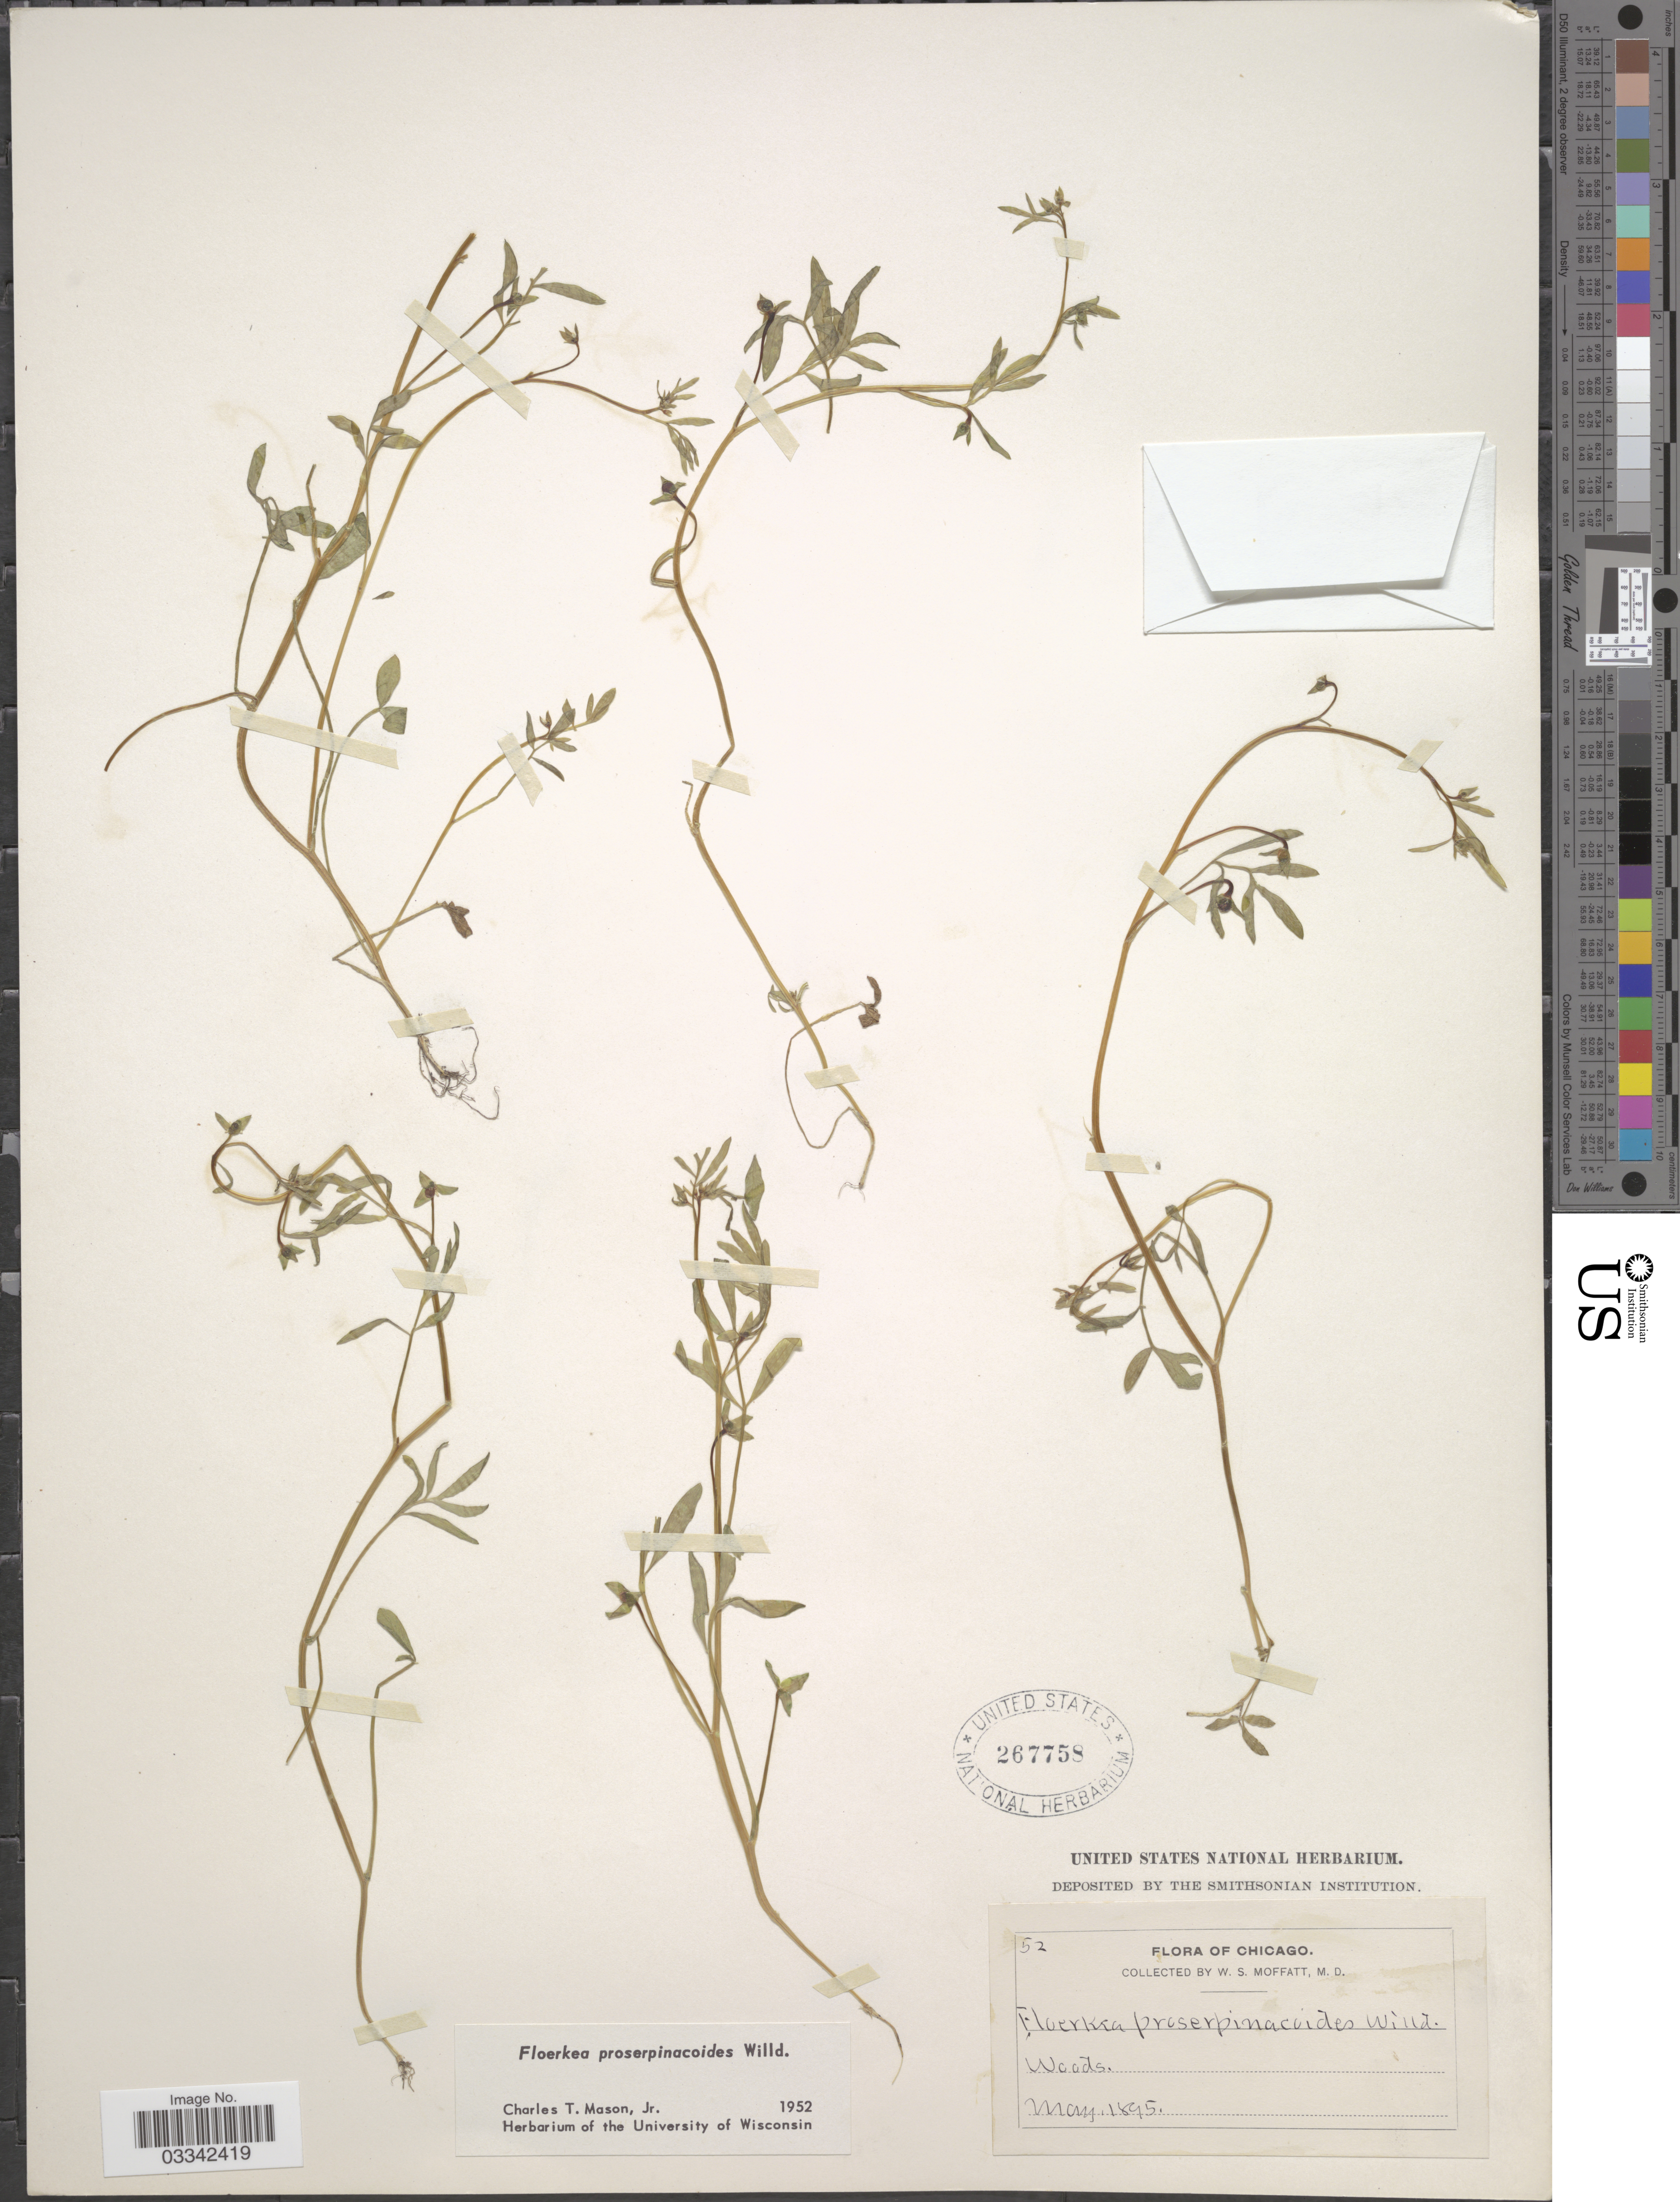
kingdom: Plantae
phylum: Tracheophyta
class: Magnoliopsida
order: Brassicales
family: Limnanthaceae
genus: Floerkea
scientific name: Floerkea proserpinacoides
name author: Willd.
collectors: W. Moffatt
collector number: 52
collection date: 1895-05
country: United States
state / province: Illinois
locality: Chicago.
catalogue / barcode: US 267758